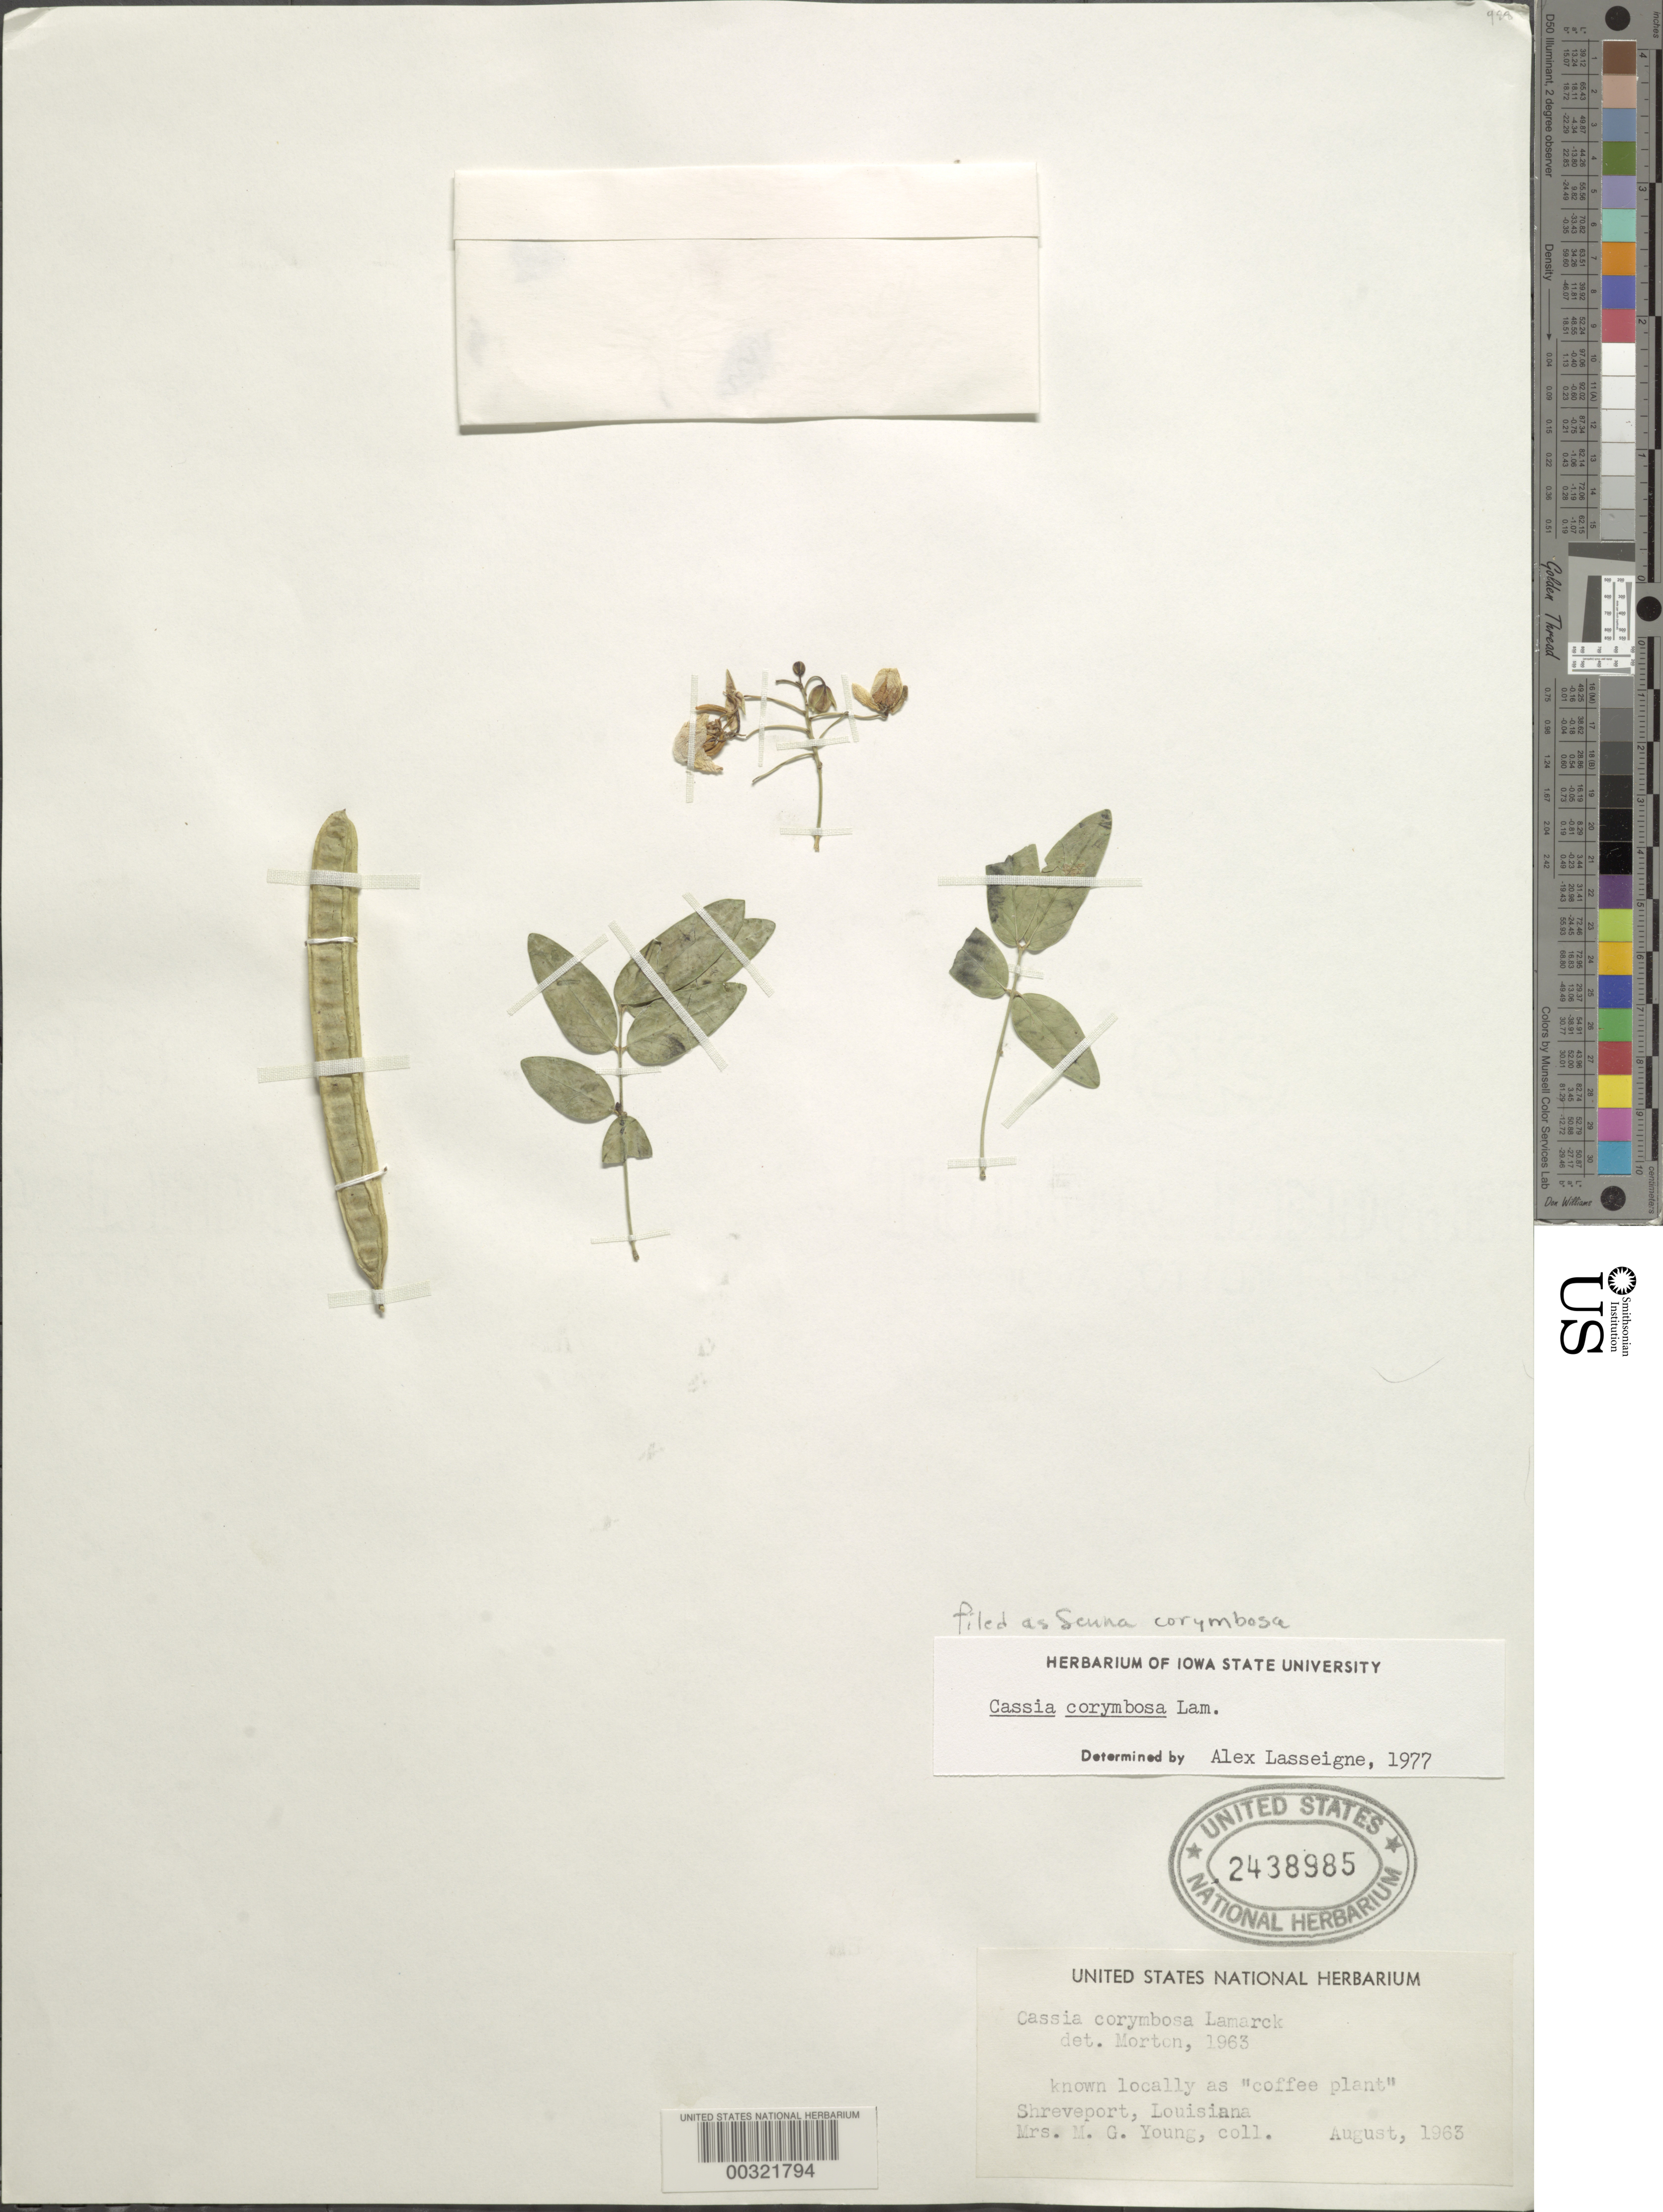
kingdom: Plantae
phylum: Tracheophyta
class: Magnoliopsida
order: Fabales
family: Fabaceae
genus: Senna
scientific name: Senna corymbosa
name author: (Lam.) H.S. Irwin & Barneby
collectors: M. Young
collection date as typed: Aug 1963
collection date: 1963-08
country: United States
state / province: Louisiana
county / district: Caddo Parish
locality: Shreveport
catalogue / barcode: US 2438985